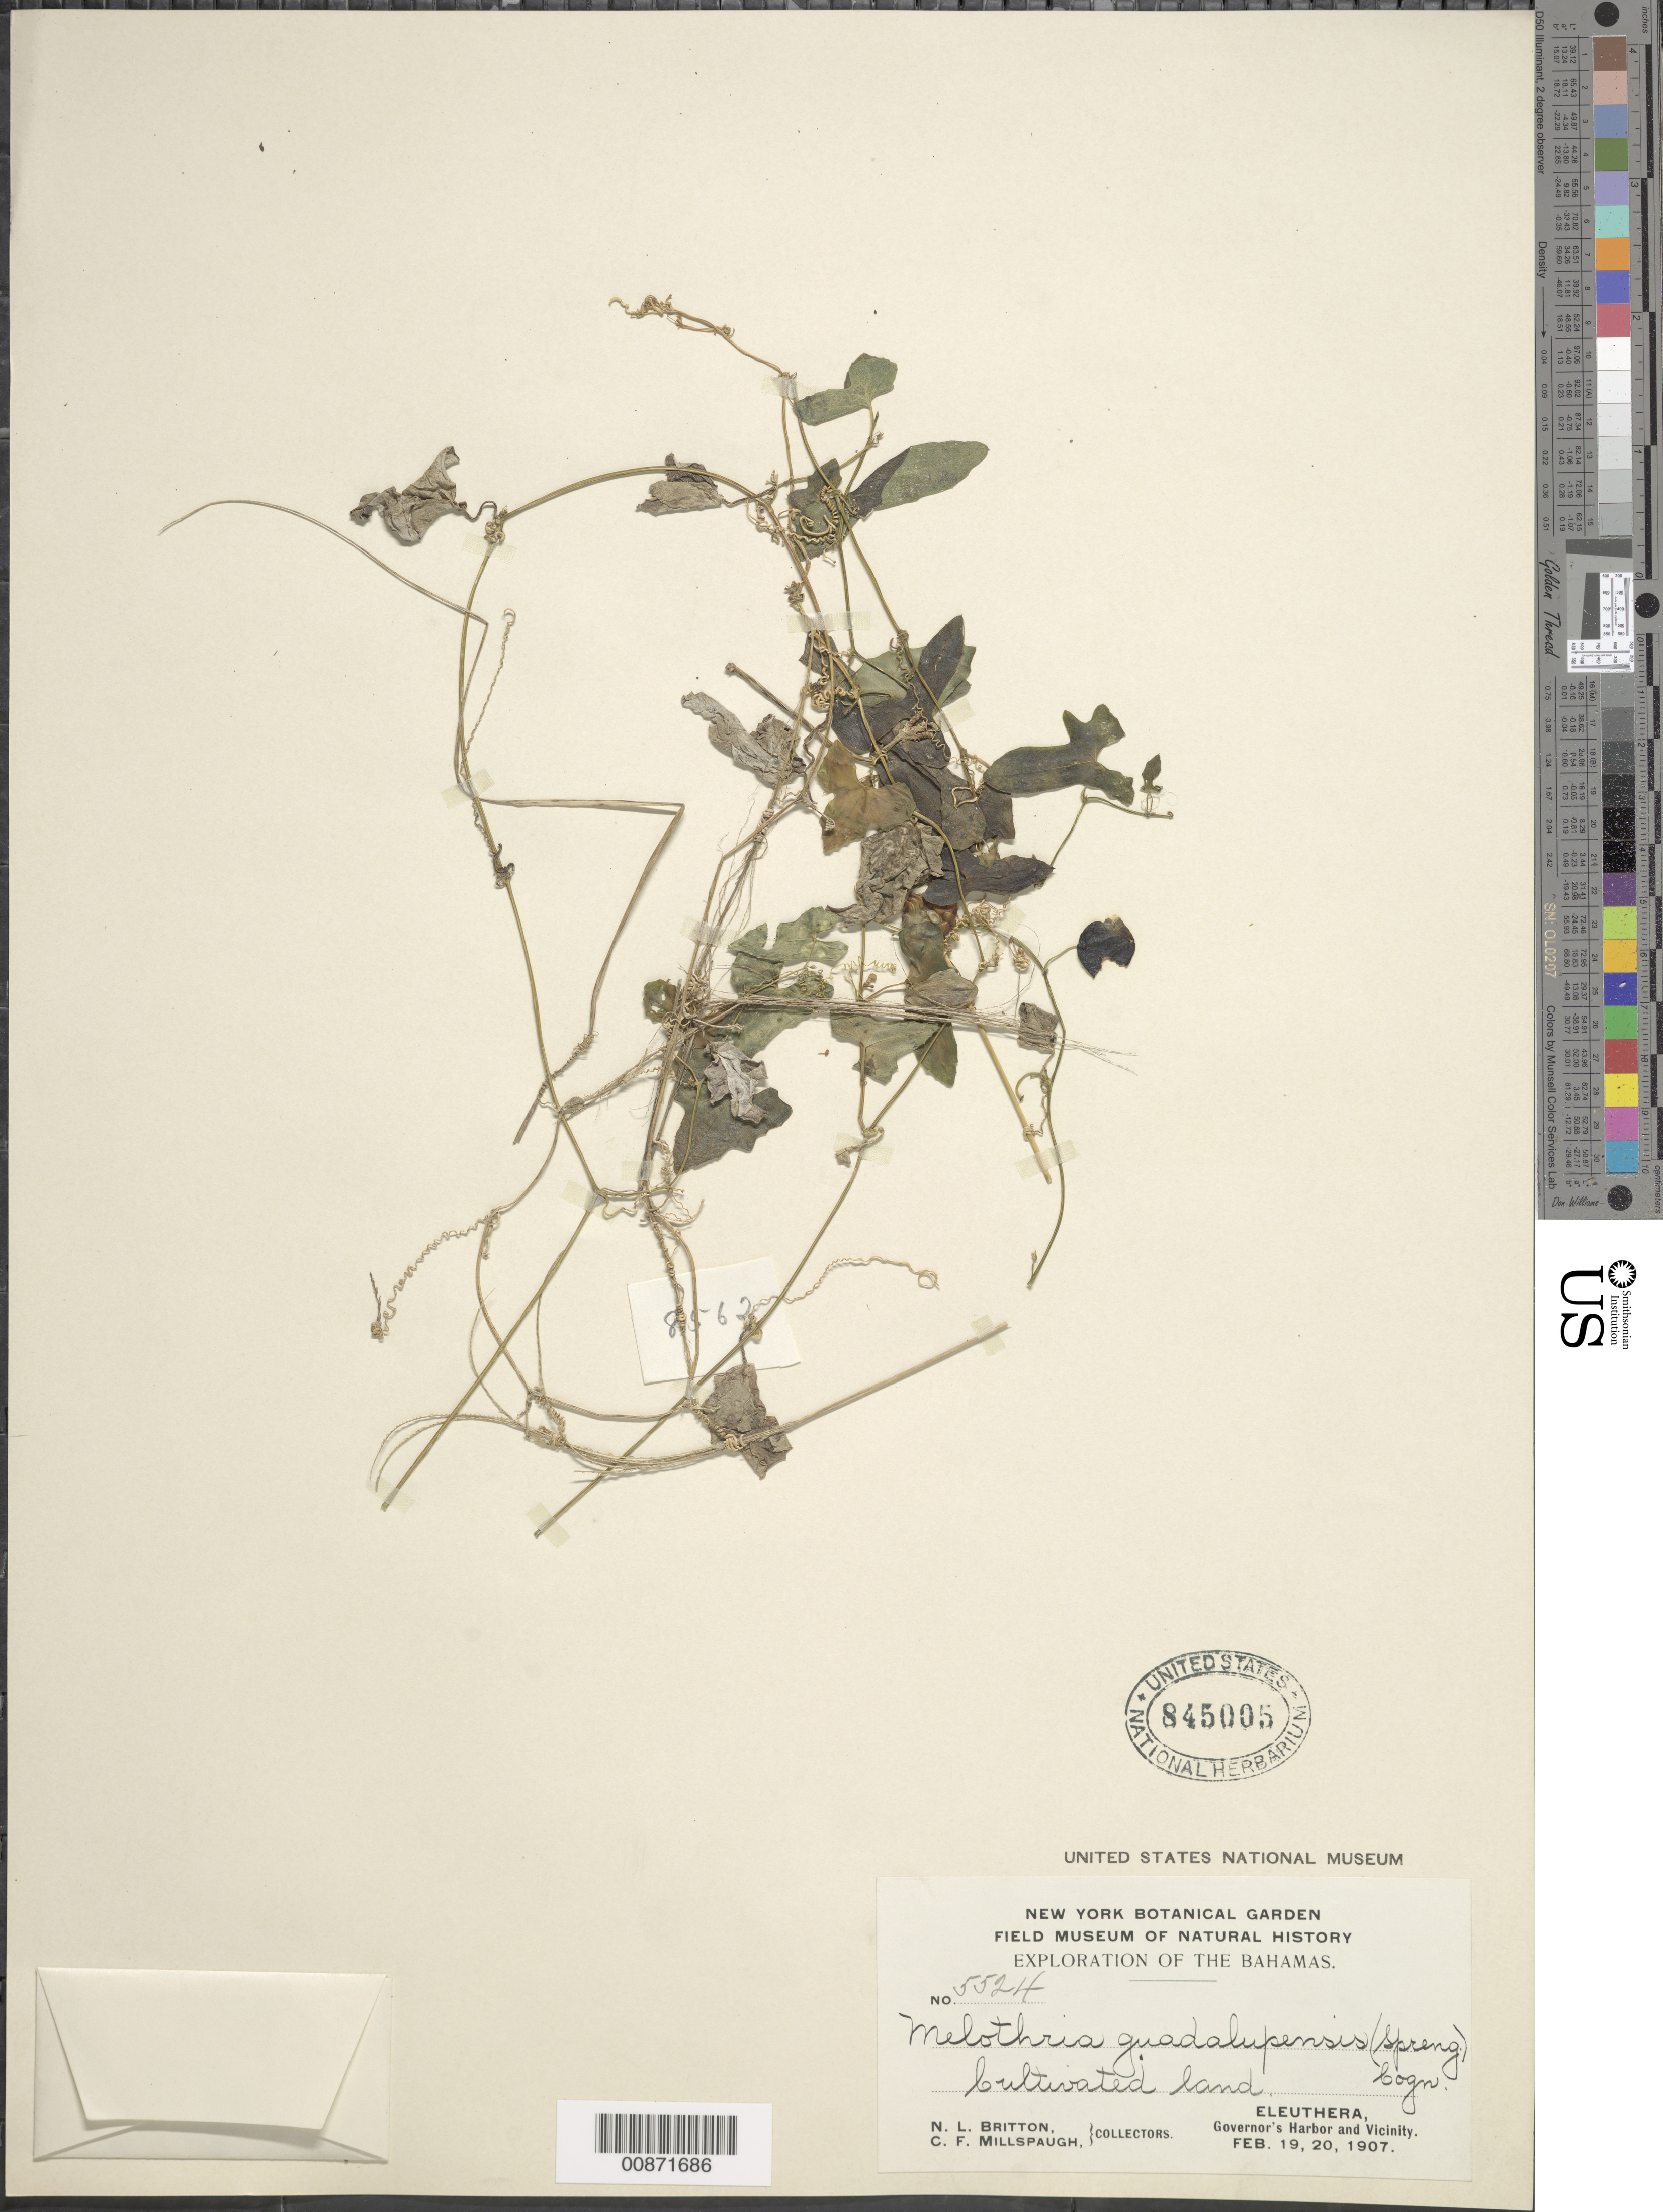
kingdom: Plantae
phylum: Tracheophyta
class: Magnoliopsida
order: Cucurbitales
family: Cucurbitaceae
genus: Melothria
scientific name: Melothria pendula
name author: L.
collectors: N. Britton & N. Millspaugh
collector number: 5524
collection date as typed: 19 Feb 1907 and 20 Feb 1907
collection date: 1907-02-19,1907-02-20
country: Bahamas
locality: Eleuthera, Governor's Harbor and vicinity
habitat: On cultivated land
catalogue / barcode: US 845005